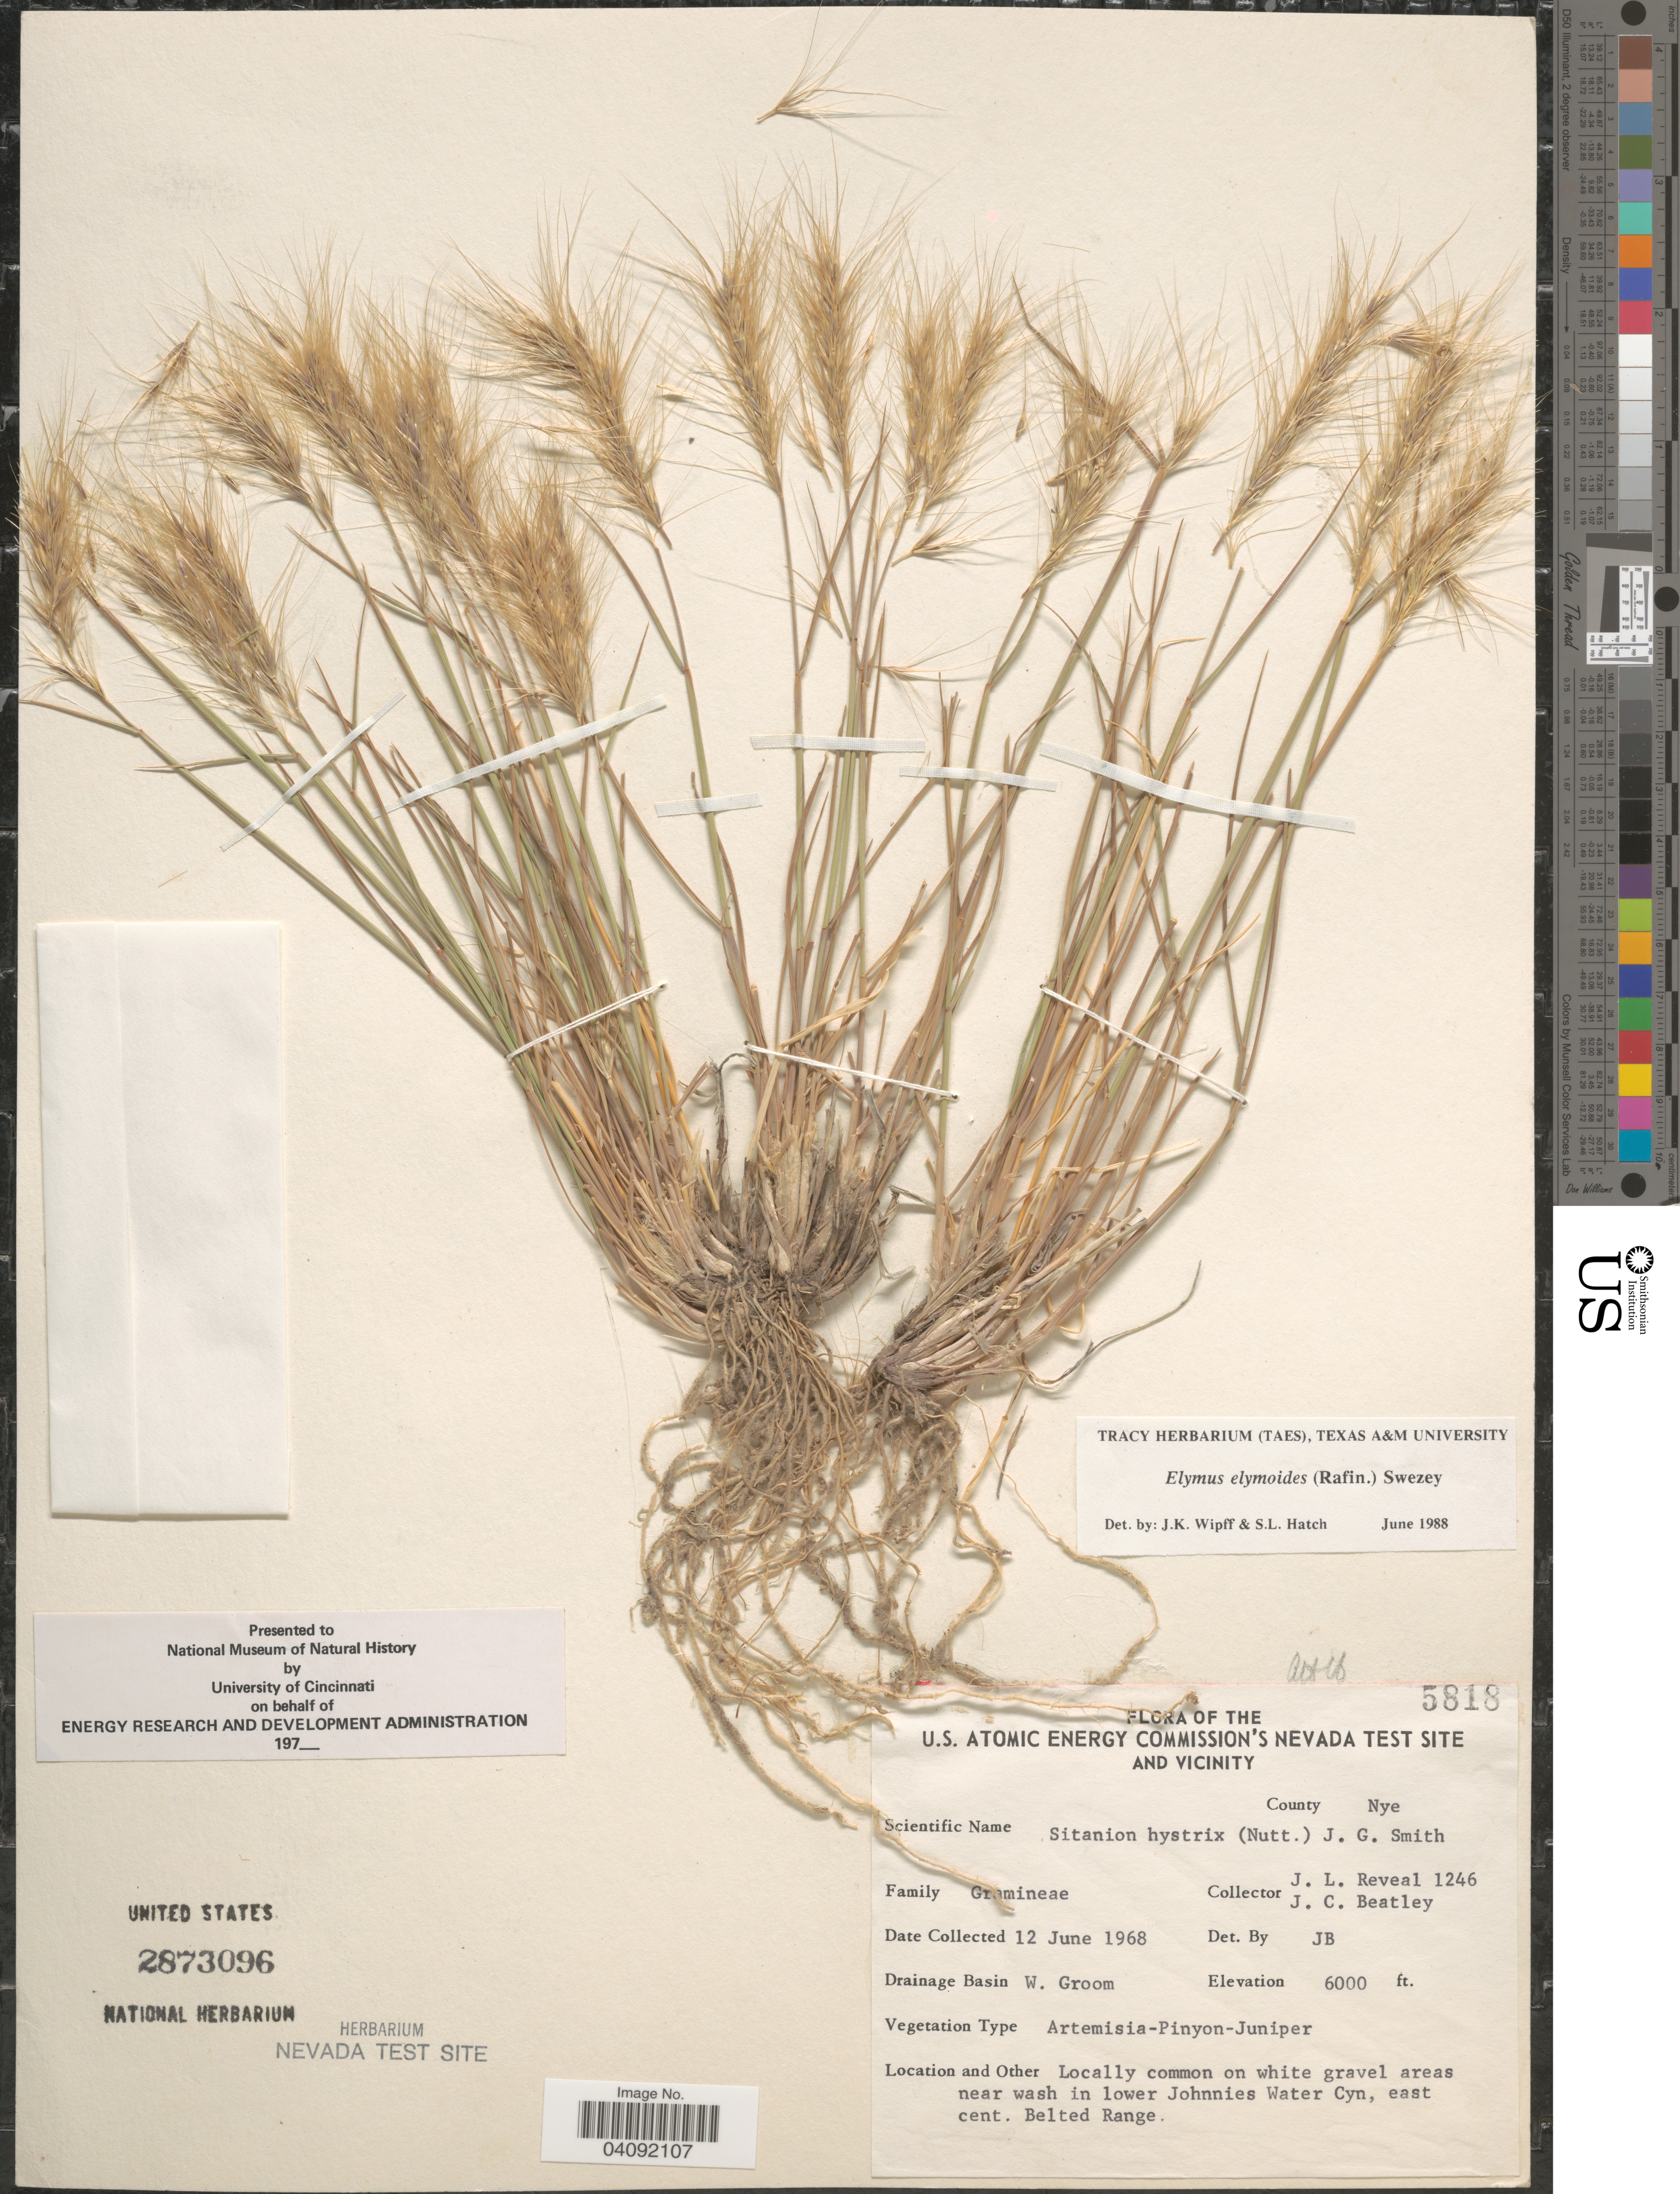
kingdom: Plantae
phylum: Tracheophyta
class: Liliopsida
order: Poales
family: Poaceae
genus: Elymus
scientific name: Elymus elymoides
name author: (Raf.) Swezey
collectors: J. L. Reveal & J. C. Beatley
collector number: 1246/5818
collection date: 1968-06-12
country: United States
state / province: Nevada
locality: The U.S. Atomic Energy Commission's Nevada Test Site and Vicinity. County Nye. Drainage Basin W. Groom. Locally common on white gravel areas near wash in lower Johnnies Water Cyn, east cent. Belted Range.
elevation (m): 1829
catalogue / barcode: US 2873096